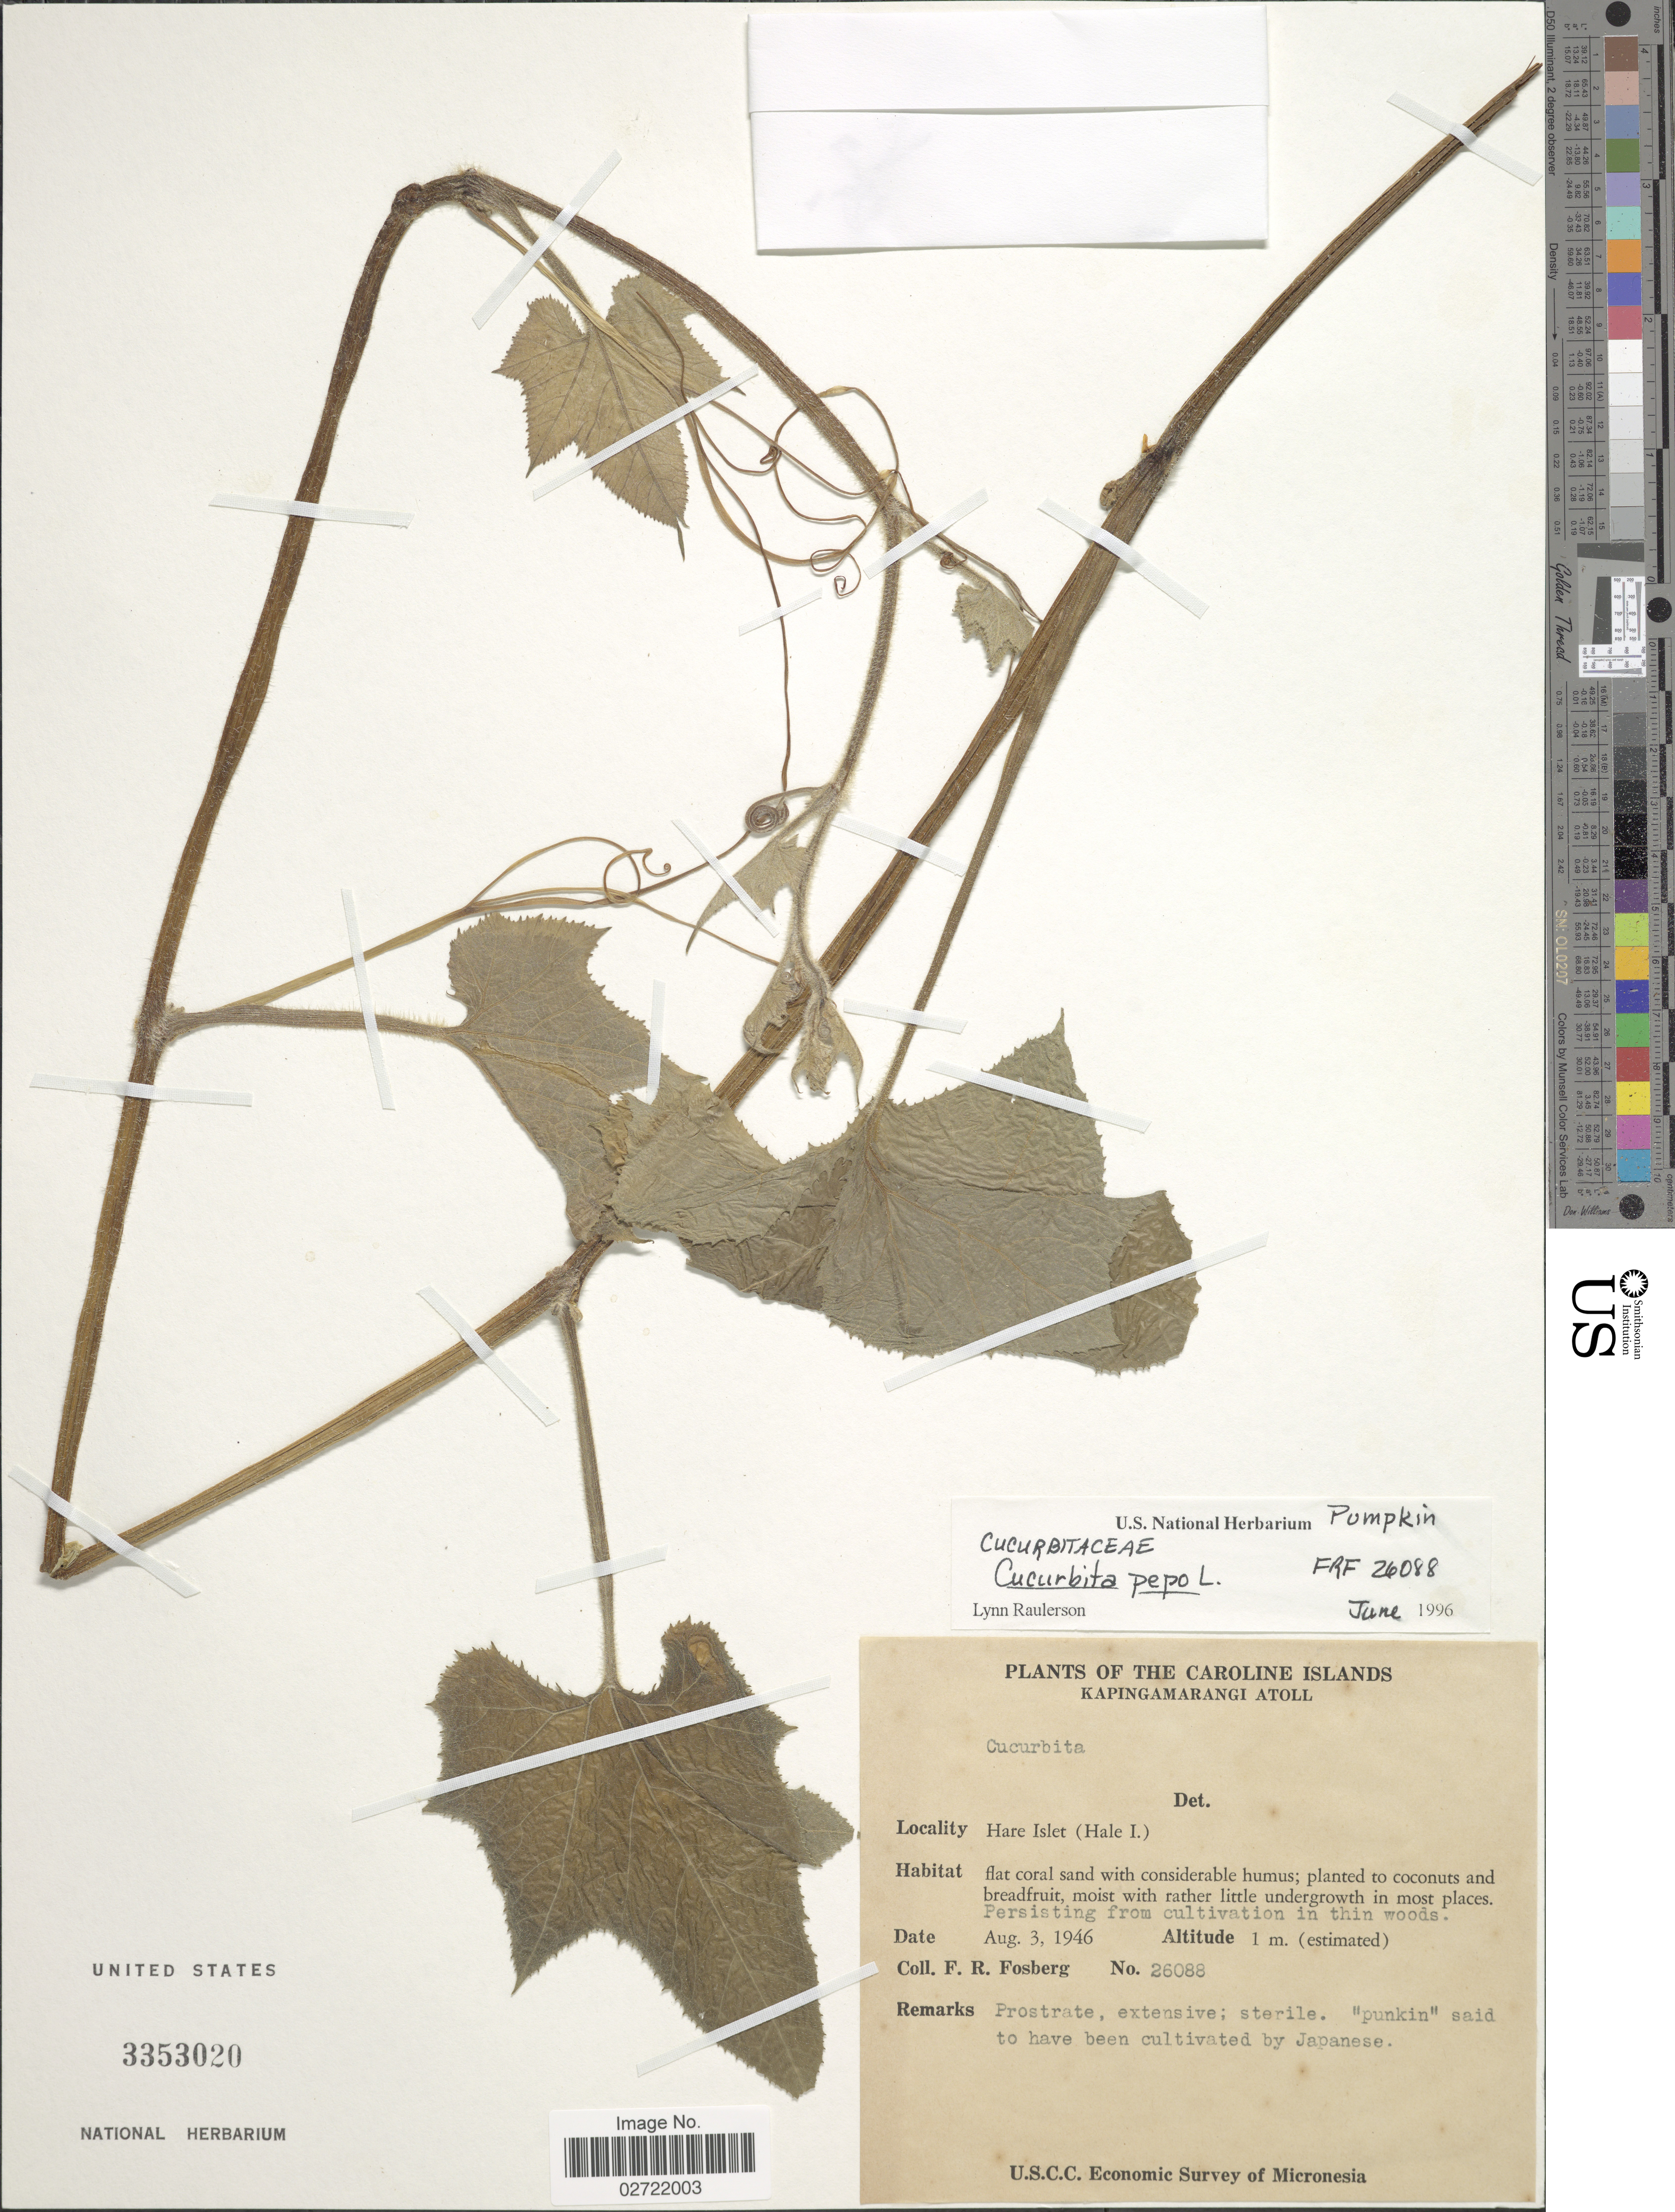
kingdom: Plantae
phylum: Tracheophyta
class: Magnoliopsida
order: Cucurbitales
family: Cucurbitaceae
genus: Cucurbita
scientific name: Cucurbita pepo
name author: L.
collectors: F. R. Fosberg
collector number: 26088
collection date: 1946-08-03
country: Micronesia, Federated States of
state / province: Pohnpei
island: Kapingamarangi Atoll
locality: The Caroline Islands, Kapingamarangi Atoll, Hare Islet (Hale I)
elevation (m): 1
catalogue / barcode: US 3353020